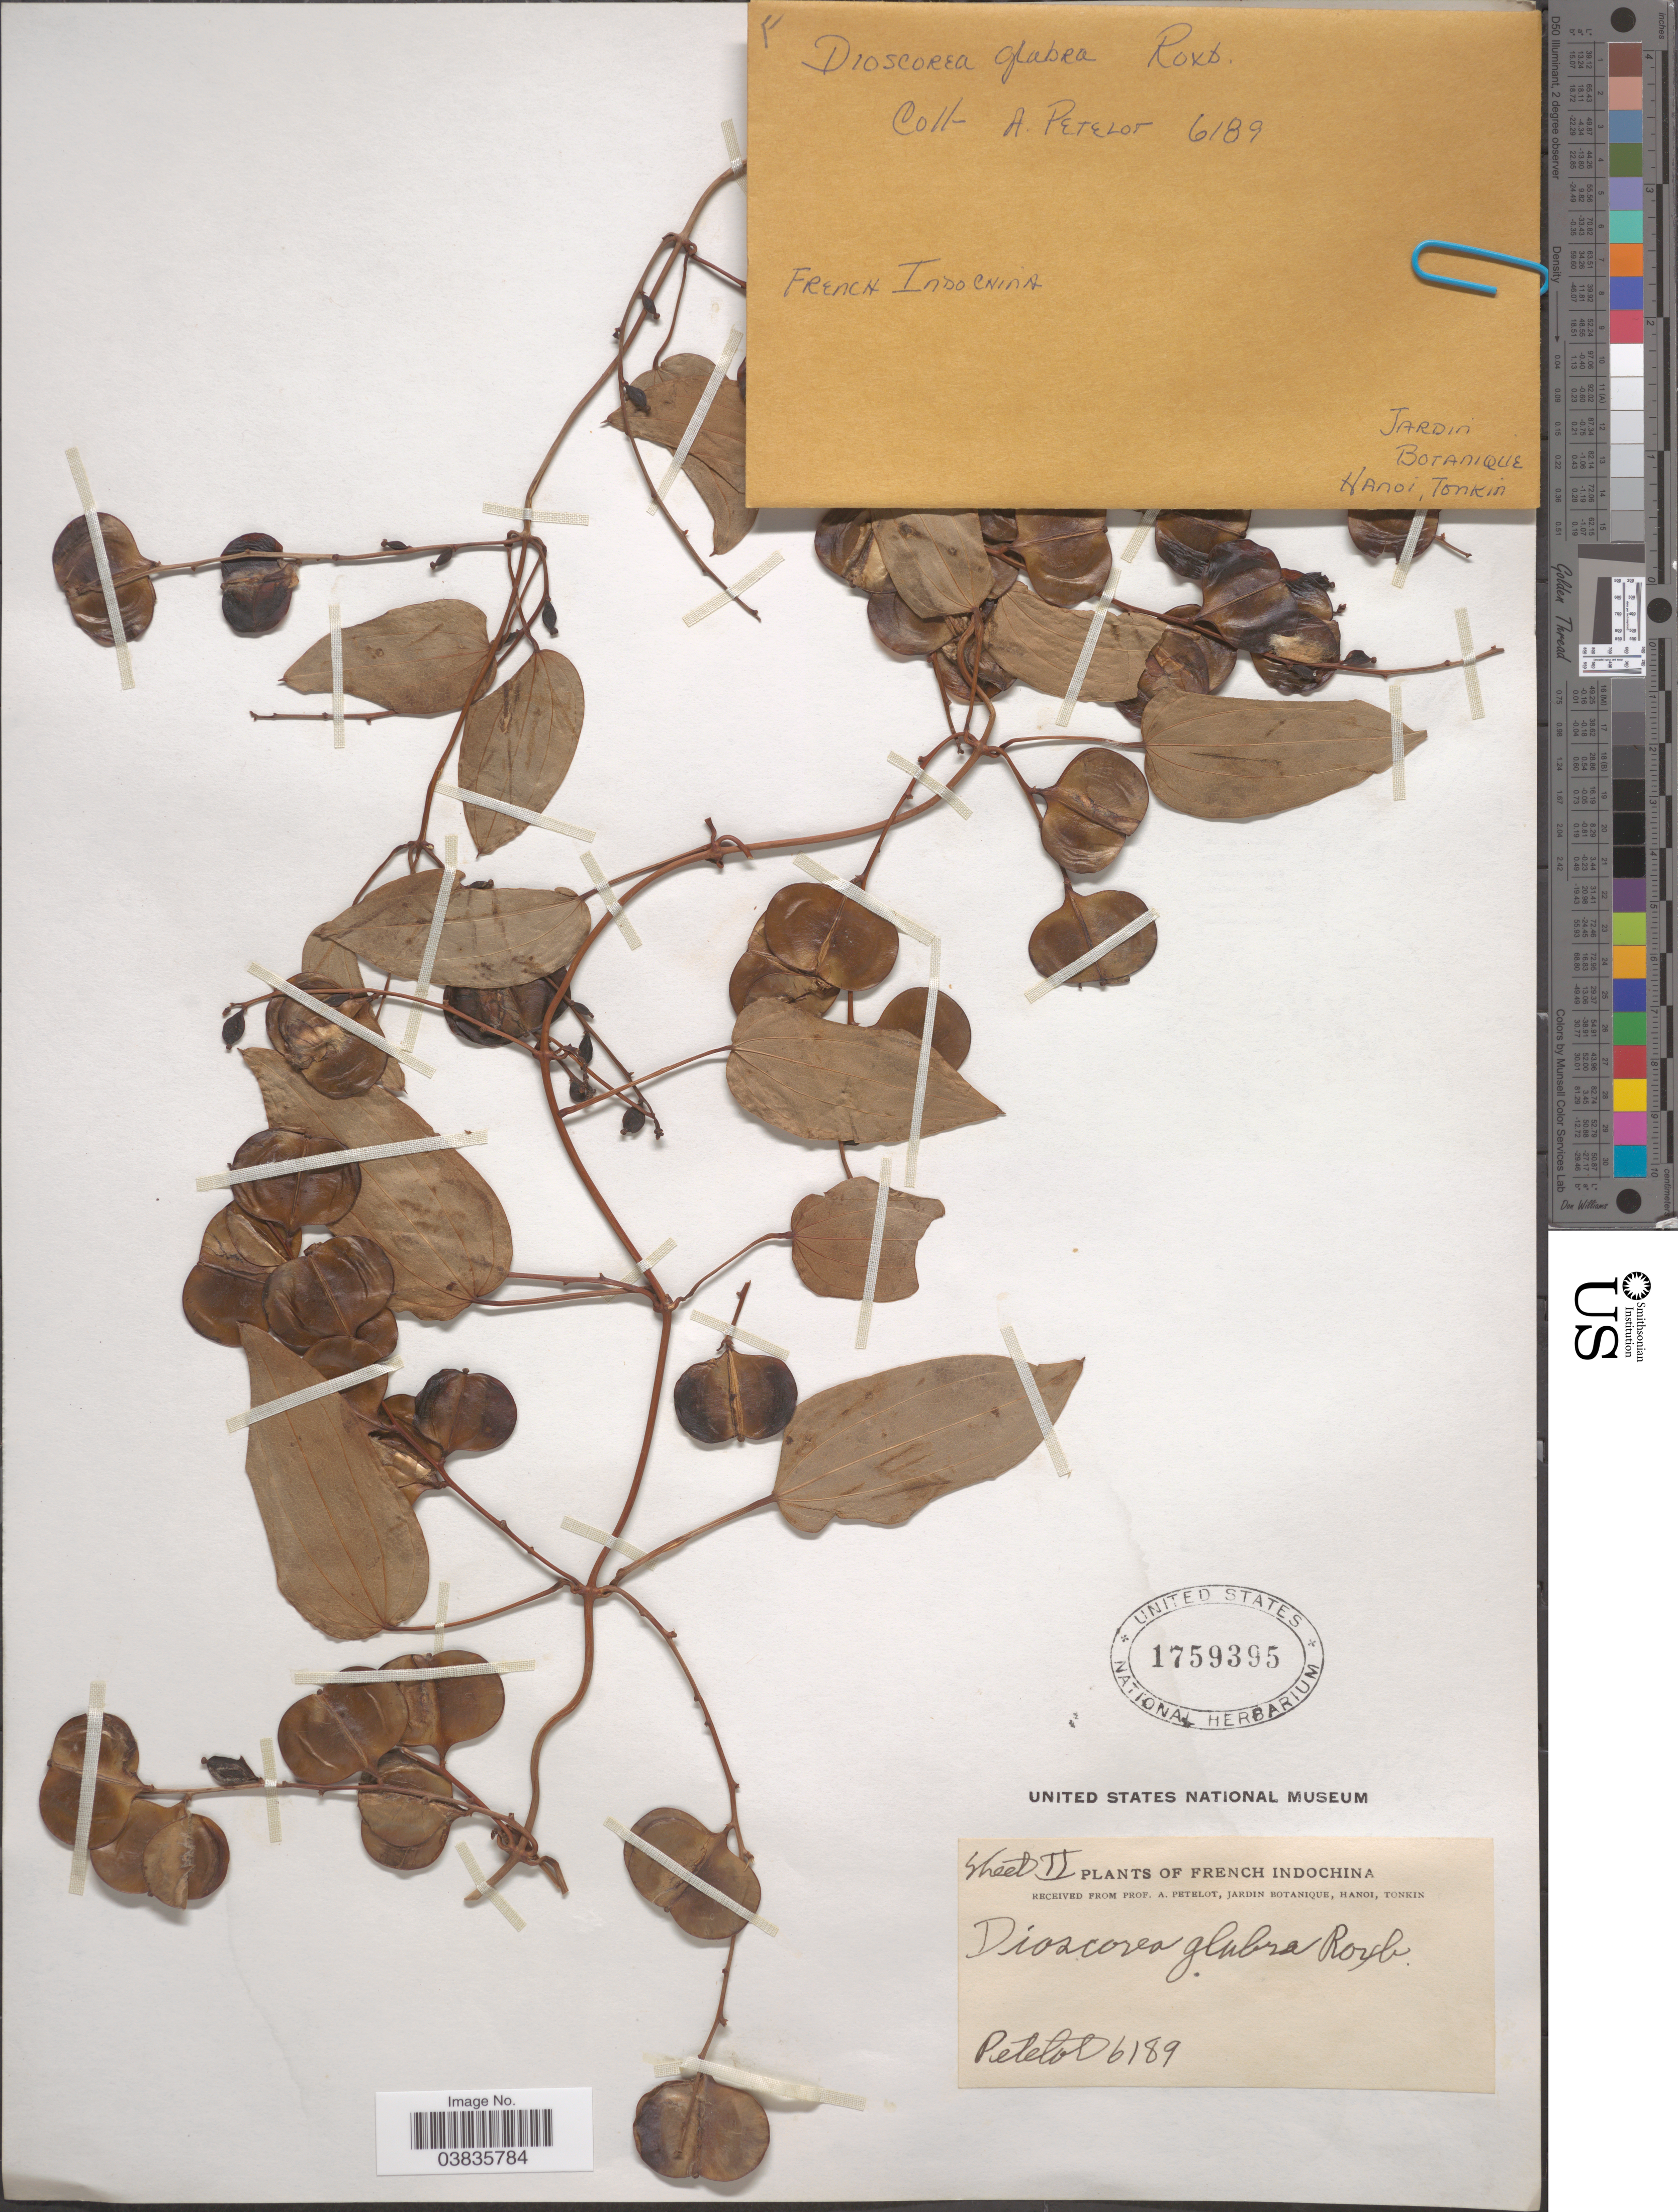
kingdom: Plantae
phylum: Tracheophyta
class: Liliopsida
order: Dioscoreales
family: Dioscoreaceae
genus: Dioscorea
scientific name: Dioscorea glabra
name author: Roxb.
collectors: A. Petelot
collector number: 6189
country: Vietnam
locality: French Indochina.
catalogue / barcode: US 1759395